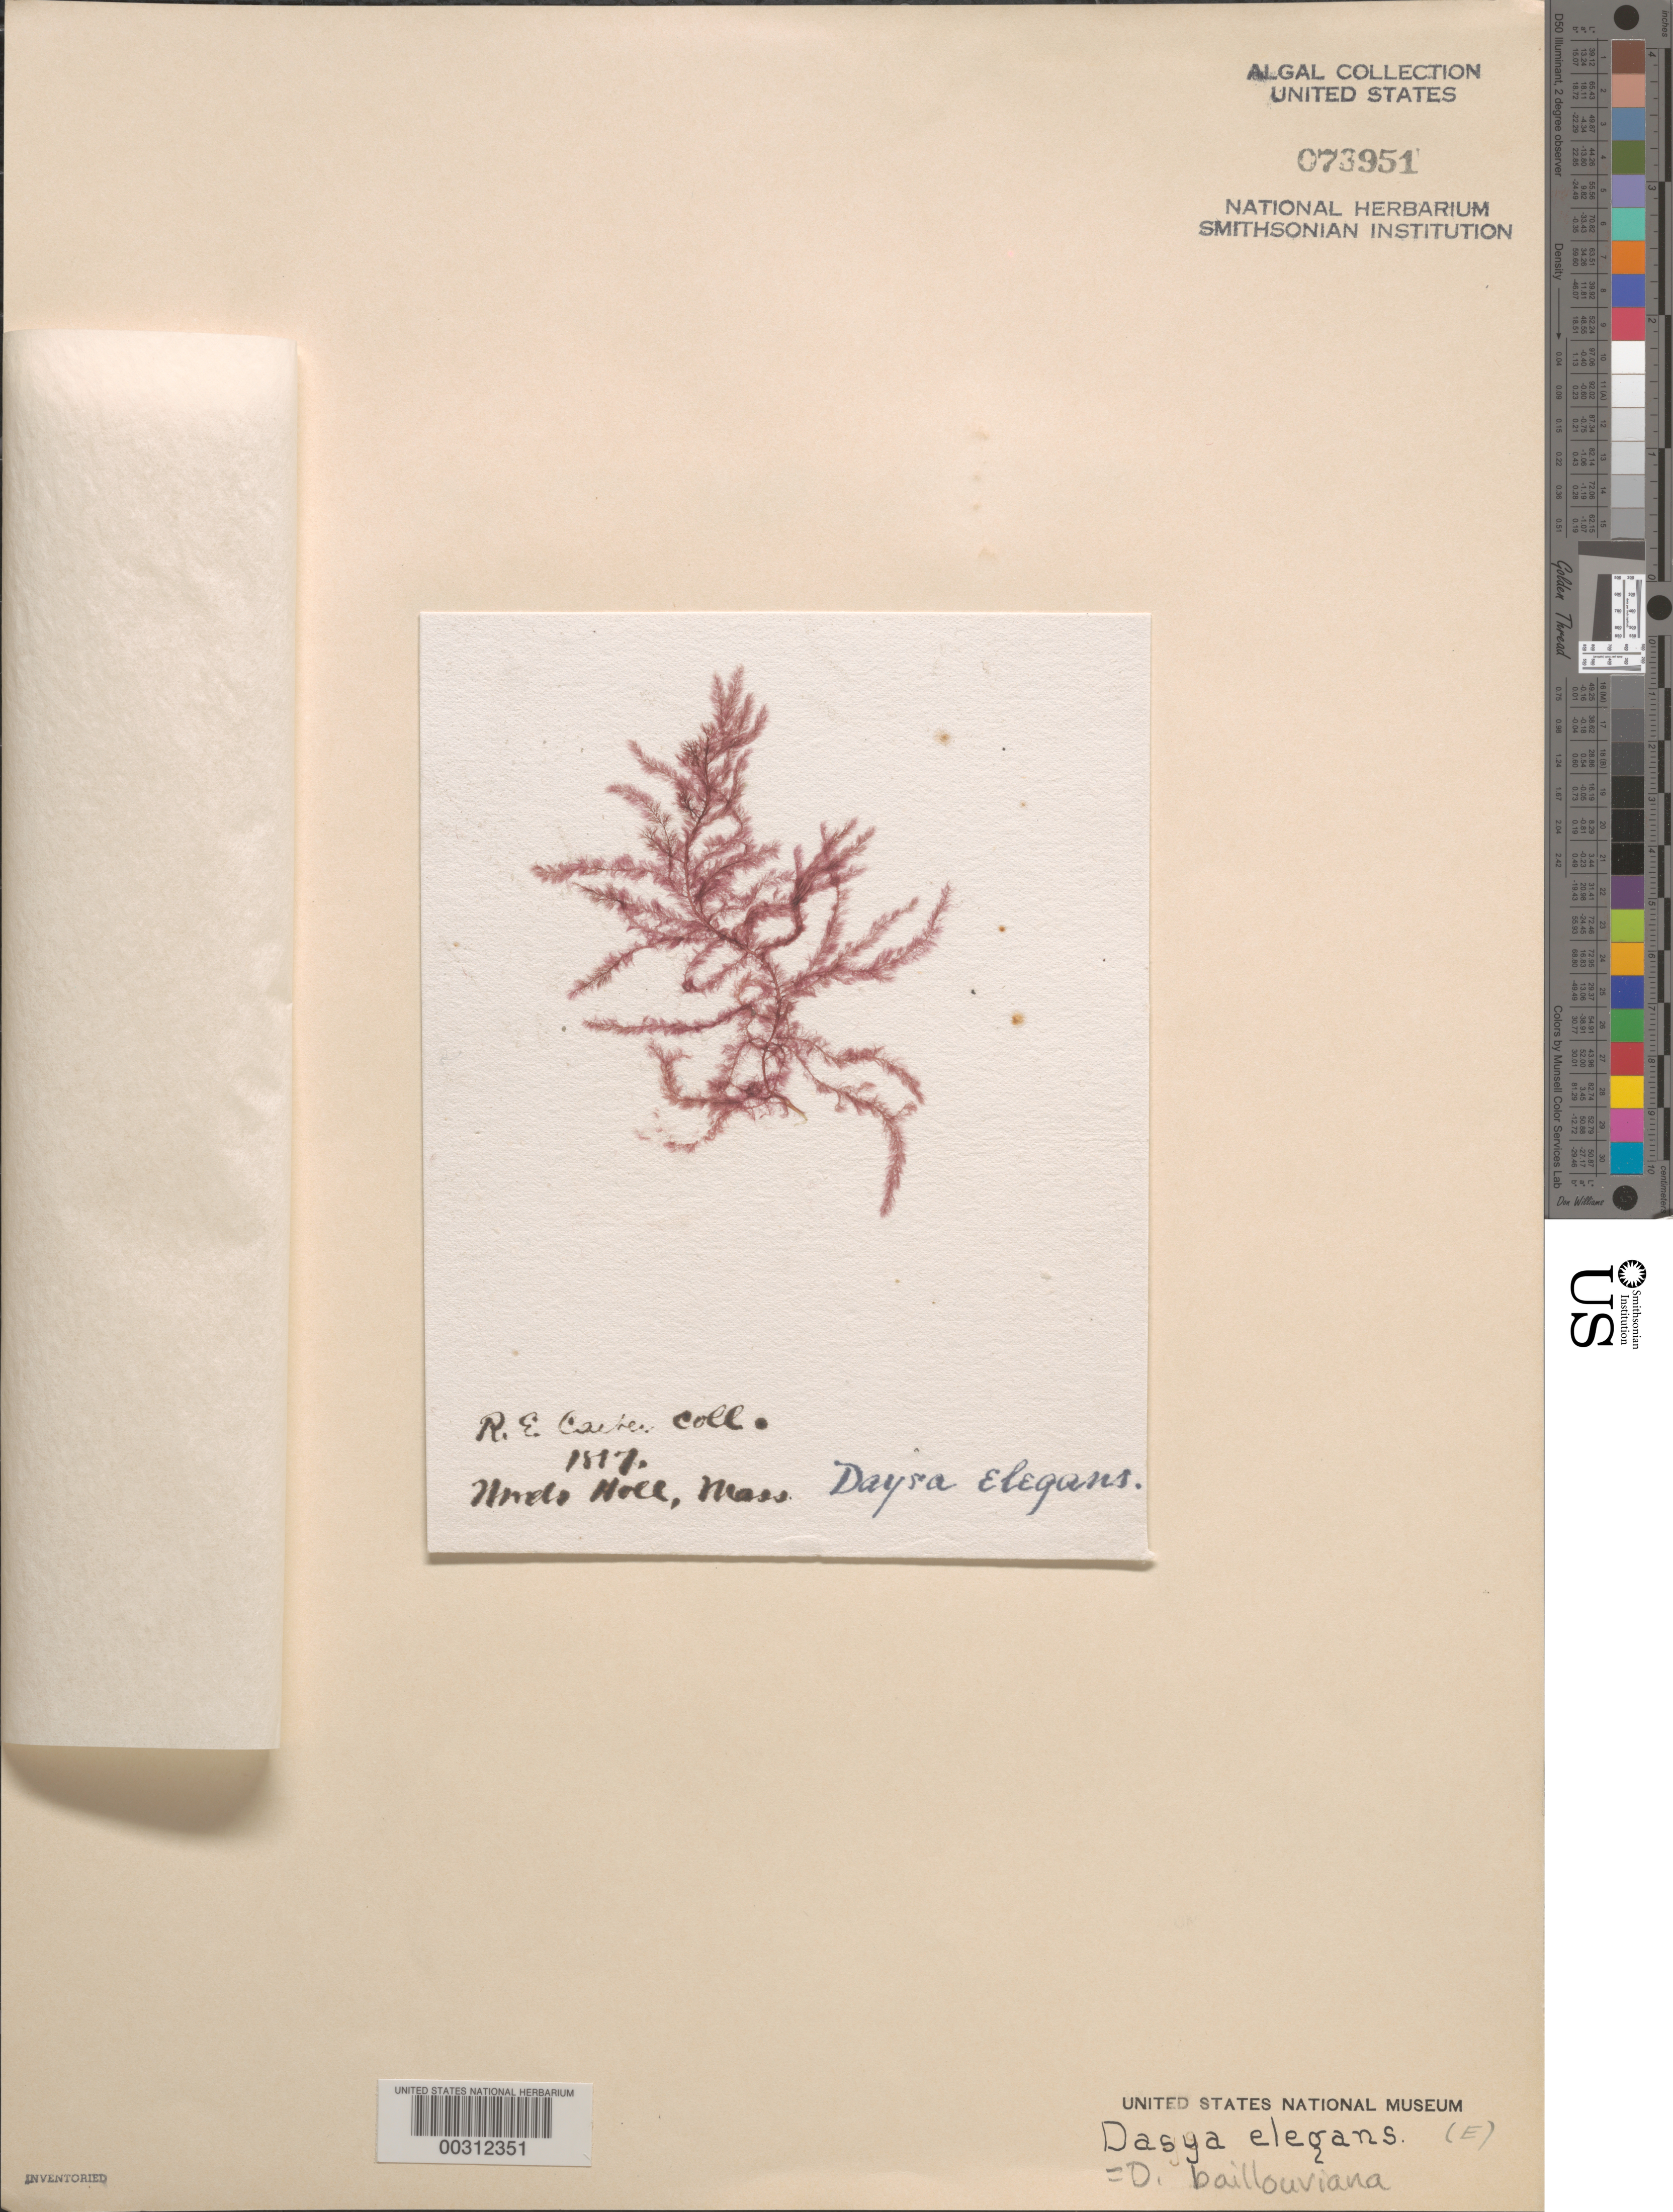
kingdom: Plantae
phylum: Rhodophyta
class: Florideophyceae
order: Ceramiales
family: Dasyaceae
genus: Dasya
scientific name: Dasya pedicellata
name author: (C. Agardh) C. Agardh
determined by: Algae name updating Project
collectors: R. E. Carter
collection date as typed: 1817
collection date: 1817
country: United States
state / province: Massachusetts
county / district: Barnstable County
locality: Woods Hole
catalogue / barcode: US 73951